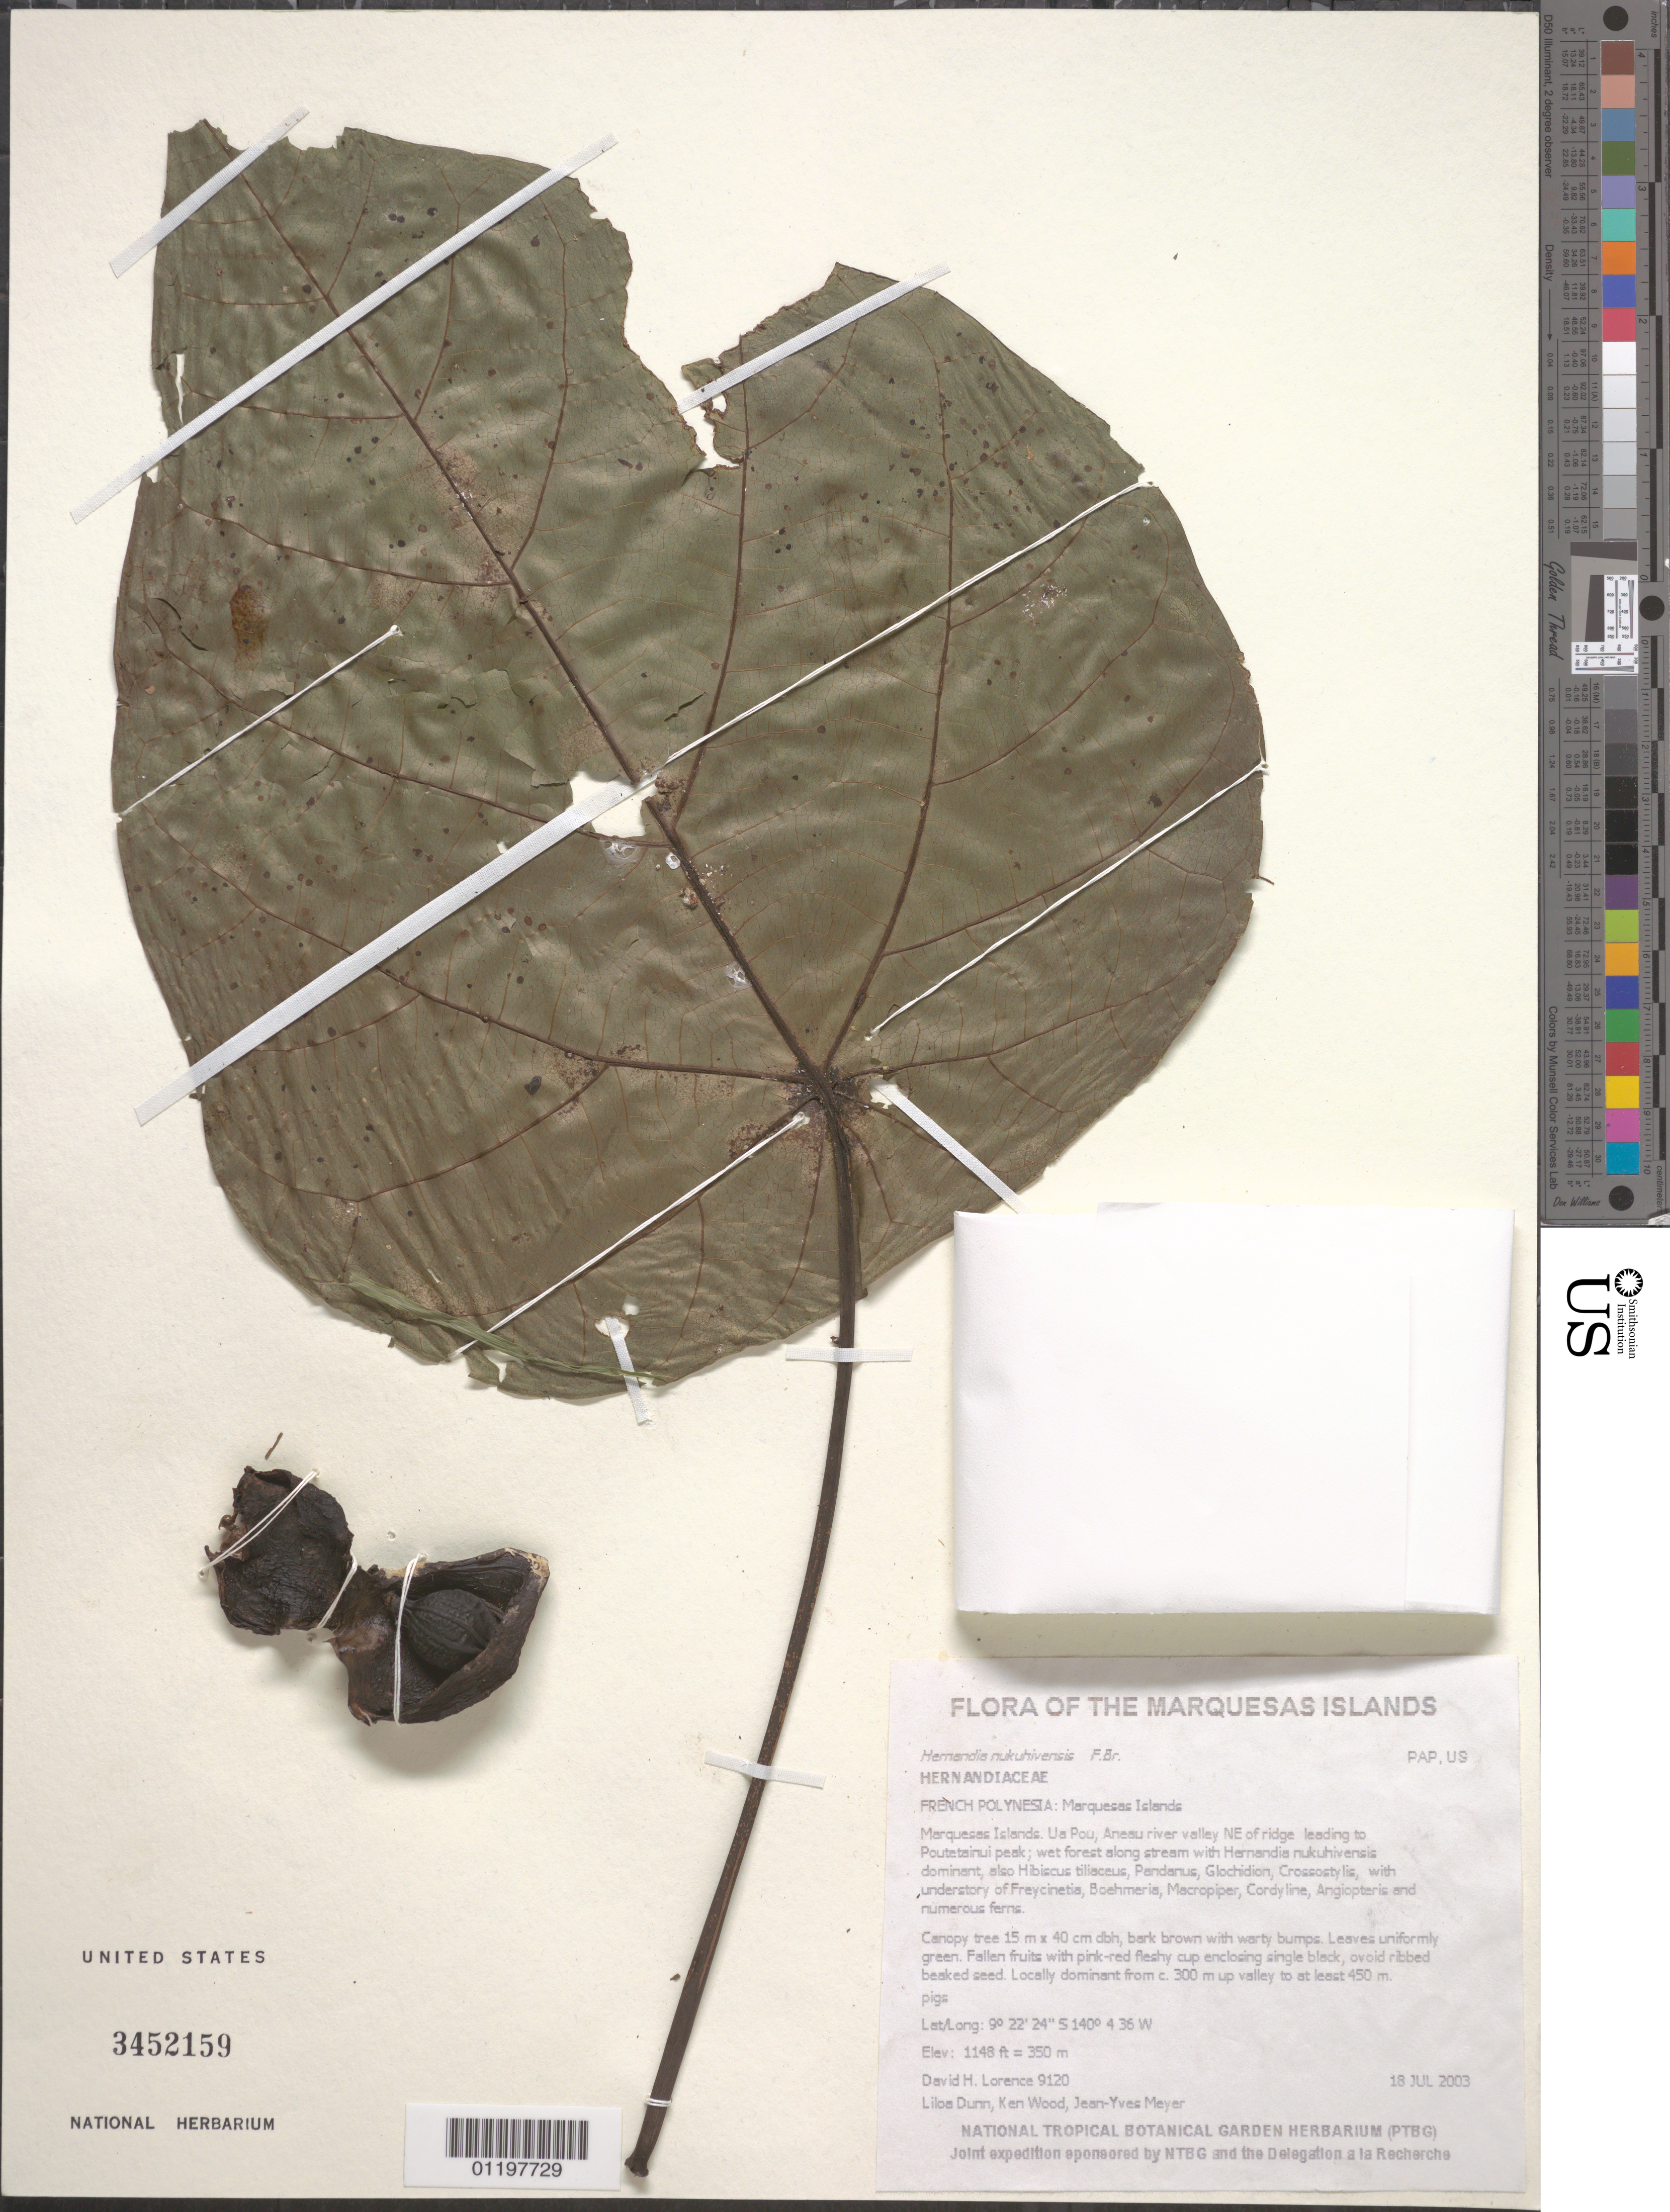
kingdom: Plantae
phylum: Tracheophyta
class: Magnoliopsida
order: Laurales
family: Hernandiaceae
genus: Hernandia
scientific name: Hernandia nukuhivensis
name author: F. Br.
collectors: D. Lorence, L. Dunn, K. R. Wood & J.-Y. Meyer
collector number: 9120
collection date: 2003-07-18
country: French Polynesia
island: Ua Pou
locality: Aneau river valley NE of ridge leading to Poutetainui peak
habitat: Wet forest along stream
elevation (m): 350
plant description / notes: Pigs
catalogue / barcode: US 3452159